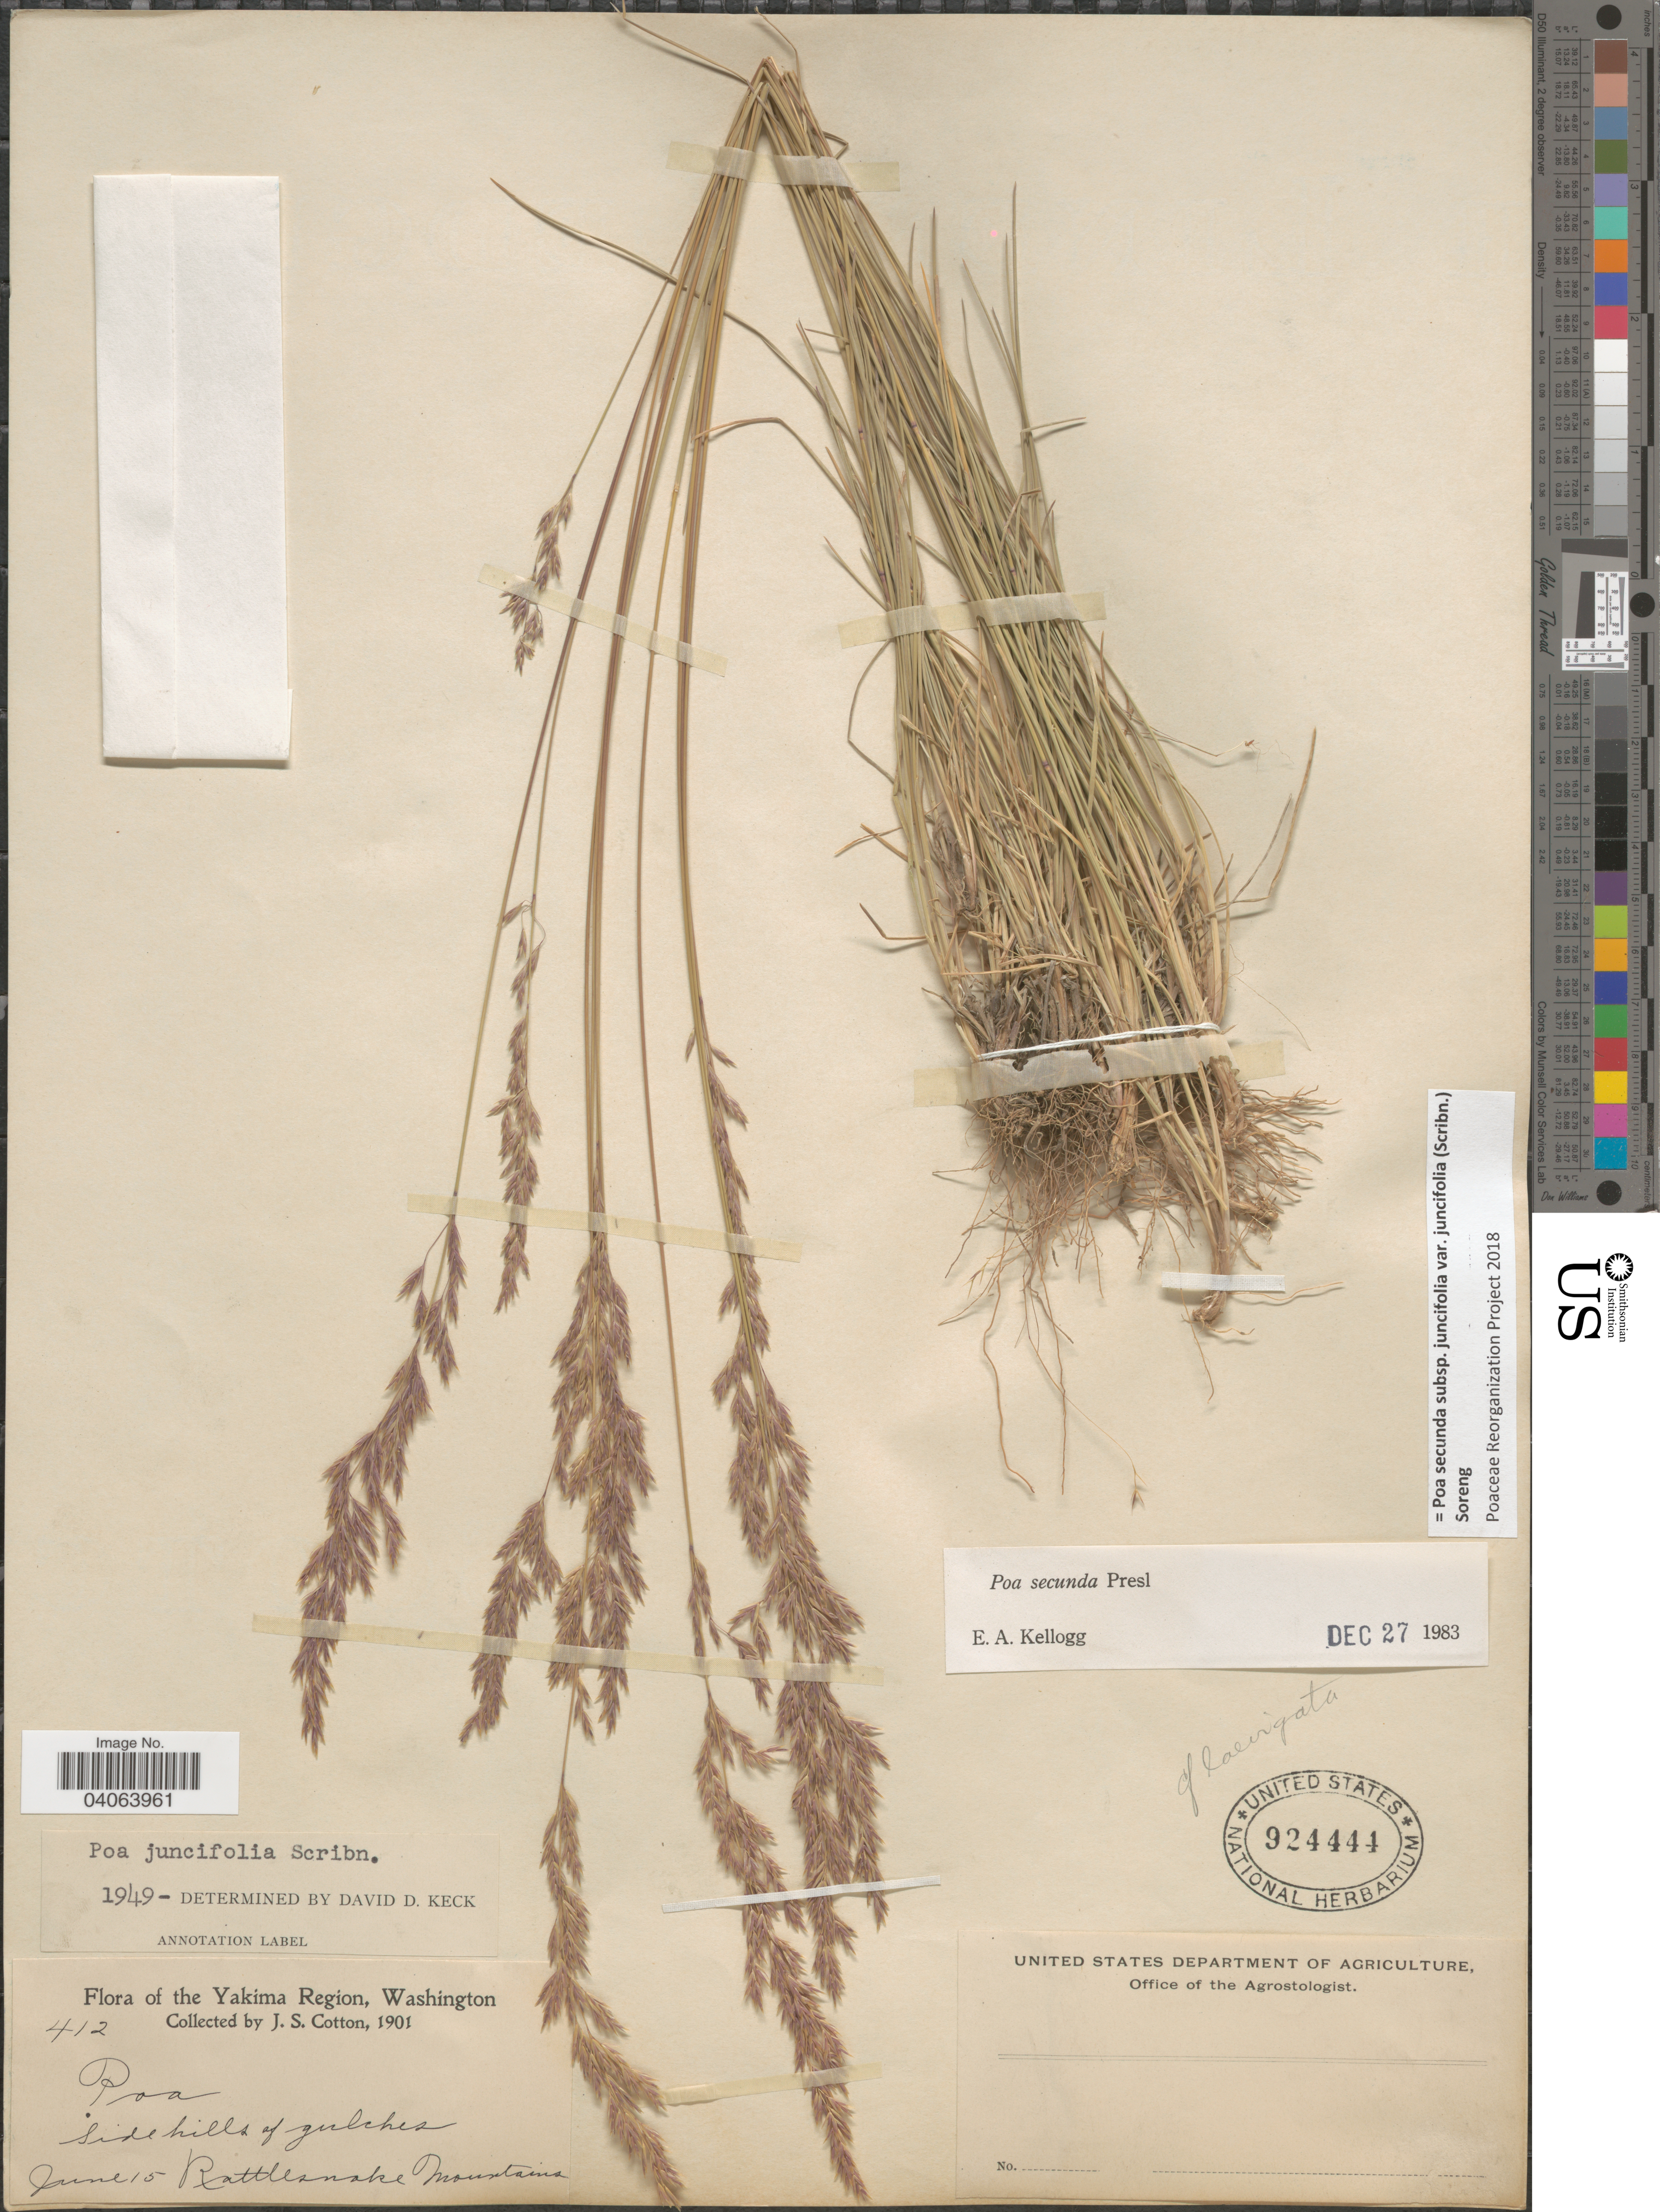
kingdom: Plantae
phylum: Tracheophyta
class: Liliopsida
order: Poales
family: Poaceae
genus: Poa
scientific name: Poa secunda subsp. juncifolia var. juncifolia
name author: (Scribn.) Soreng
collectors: J. S. Cotton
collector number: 412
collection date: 1901-06-15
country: United States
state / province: Washington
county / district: Yakima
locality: The Yakima Region. Side hills of gulches. Rattlesnake Mountain.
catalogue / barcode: US 924444